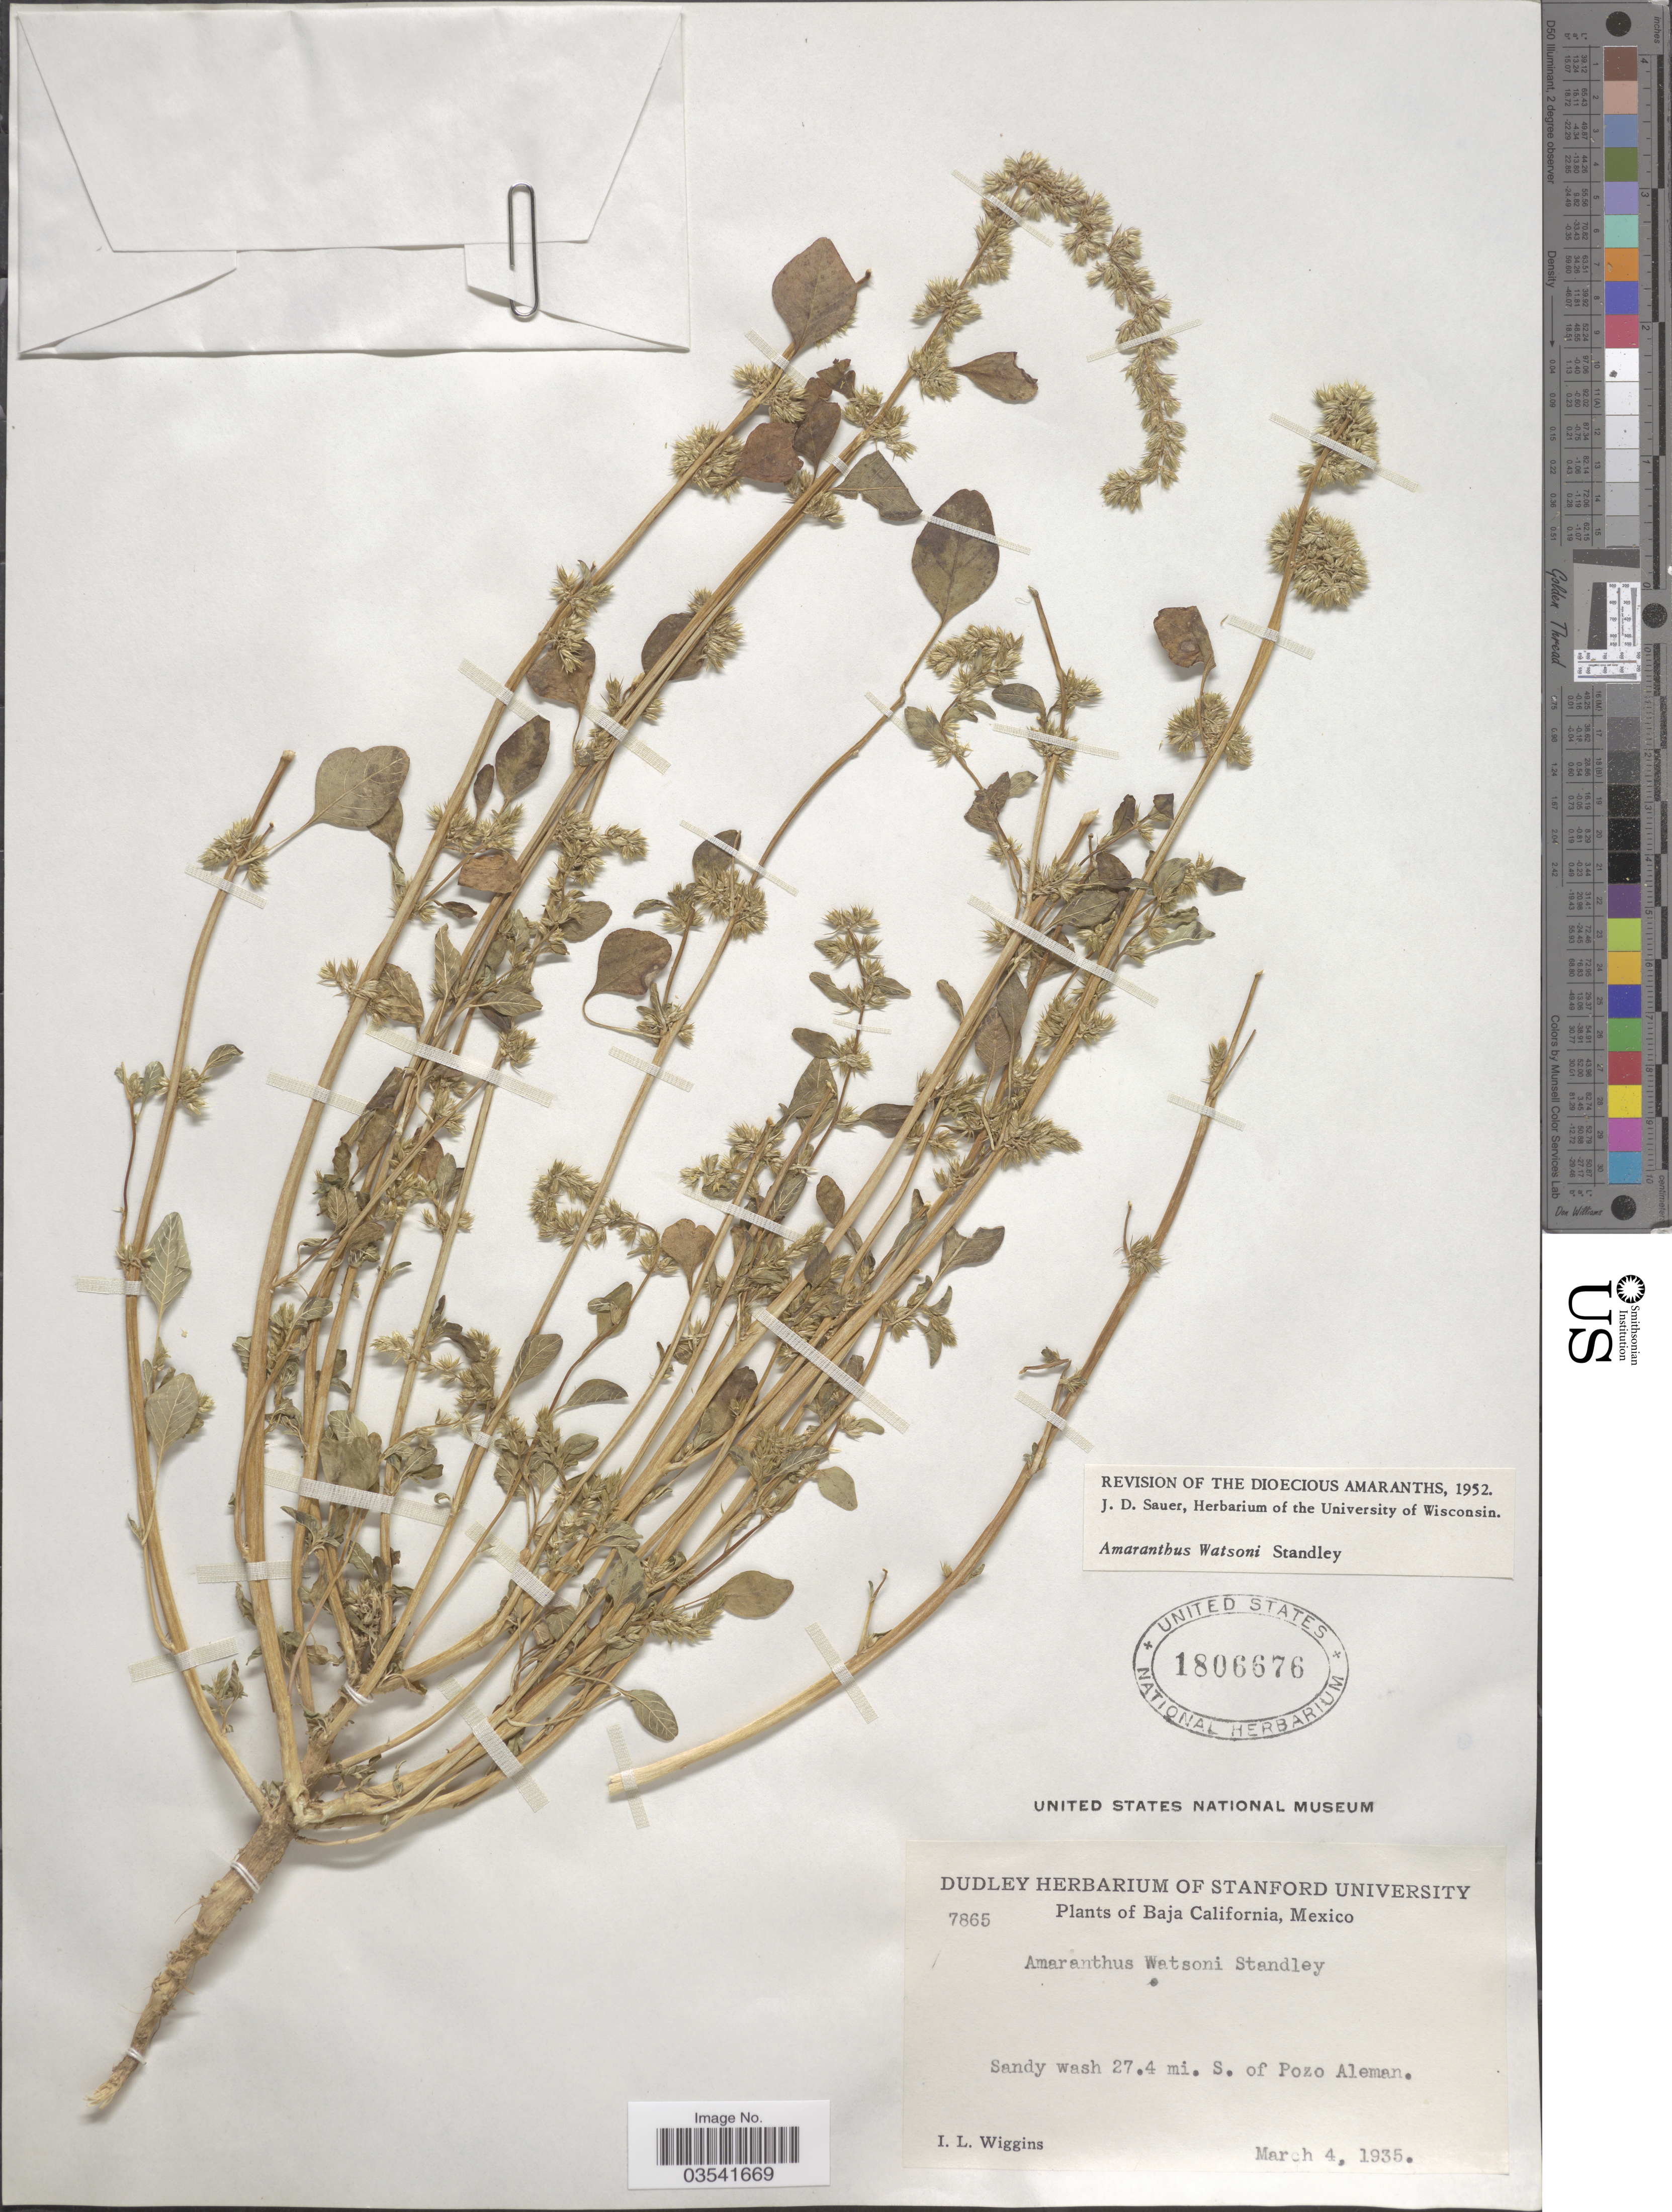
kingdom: Plantae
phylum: Tracheophyta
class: Magnoliopsida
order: Caryophyllales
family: Amaranthaceae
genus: Amaranthus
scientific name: Amaranthus watsonii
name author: Standl.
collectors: I. L. Wiggins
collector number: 7865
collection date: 1935-03-04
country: Mexico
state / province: Baja California Sur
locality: Sandy wash 27.4 mi. S. of Pozo Aleman.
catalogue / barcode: US 1806676